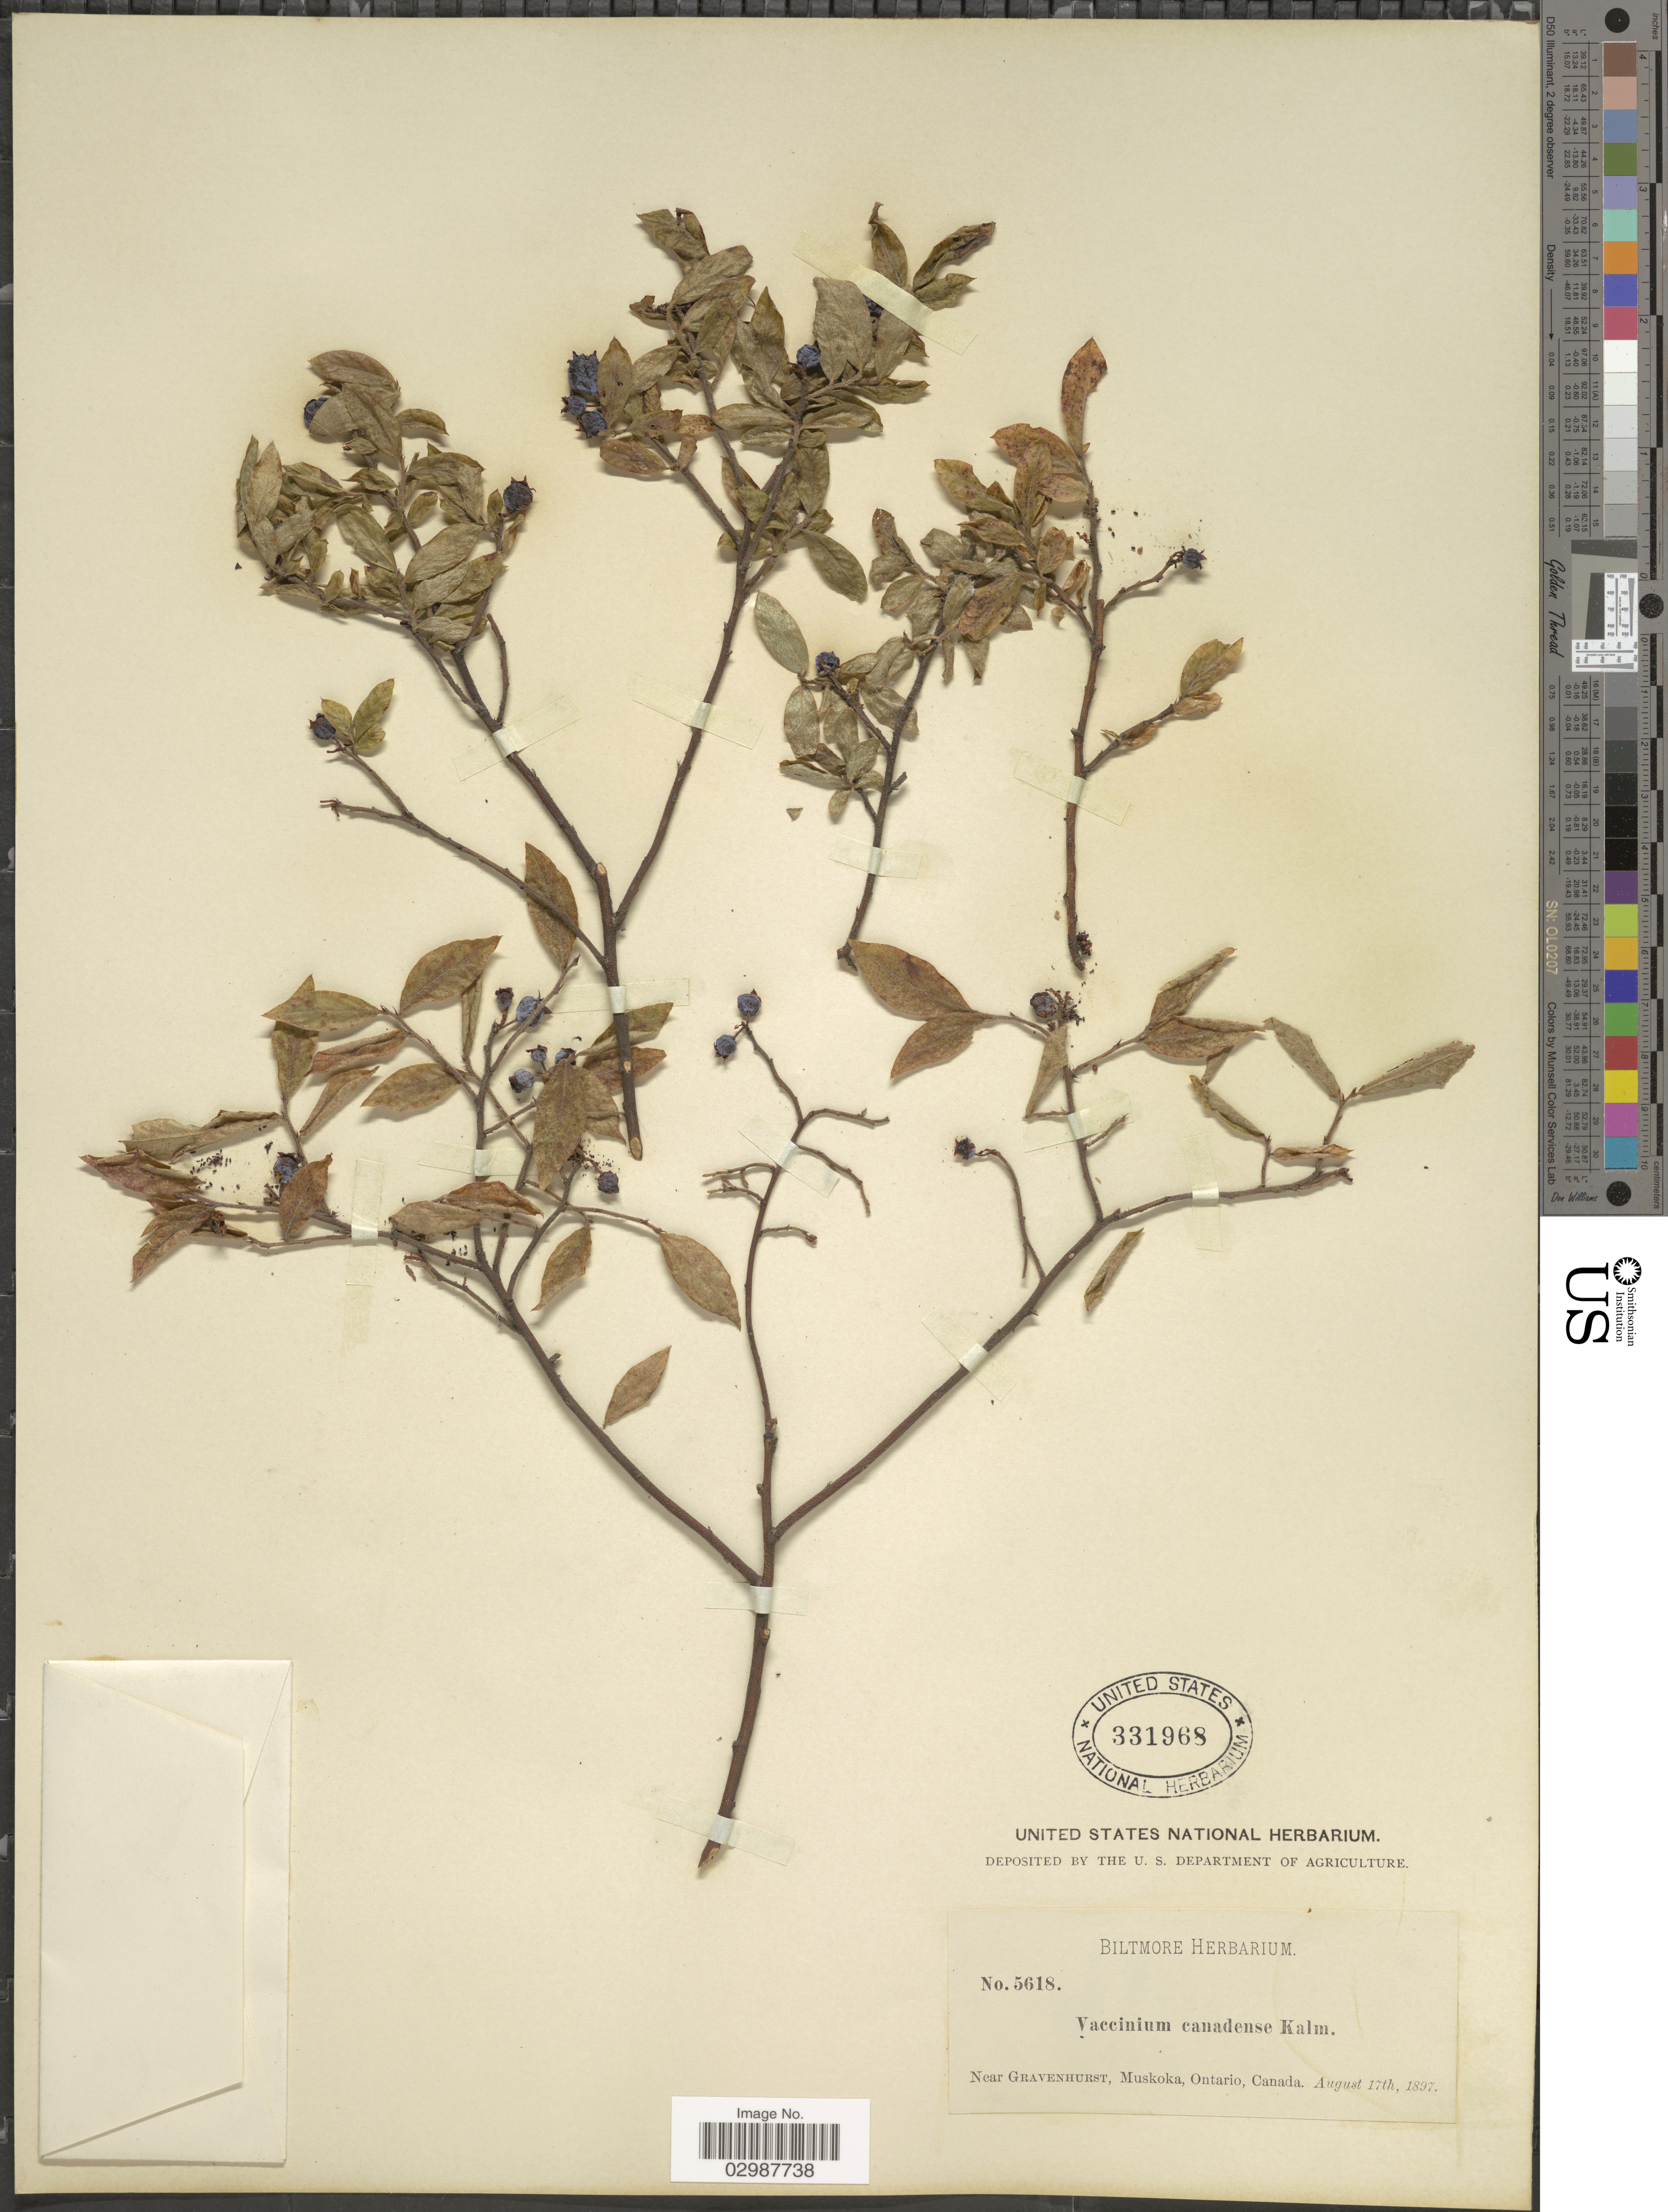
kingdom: Plantae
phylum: Tracheophyta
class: Magnoliopsida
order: Ericales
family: Ericaceae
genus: Vaccinium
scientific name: Vaccinium canadense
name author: Kalm ex Richardson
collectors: ex herb. Biltmore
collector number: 5618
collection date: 1897-08-17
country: Canada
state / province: Ontario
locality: Near Gravenhurst, Muskoka.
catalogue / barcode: US 331968